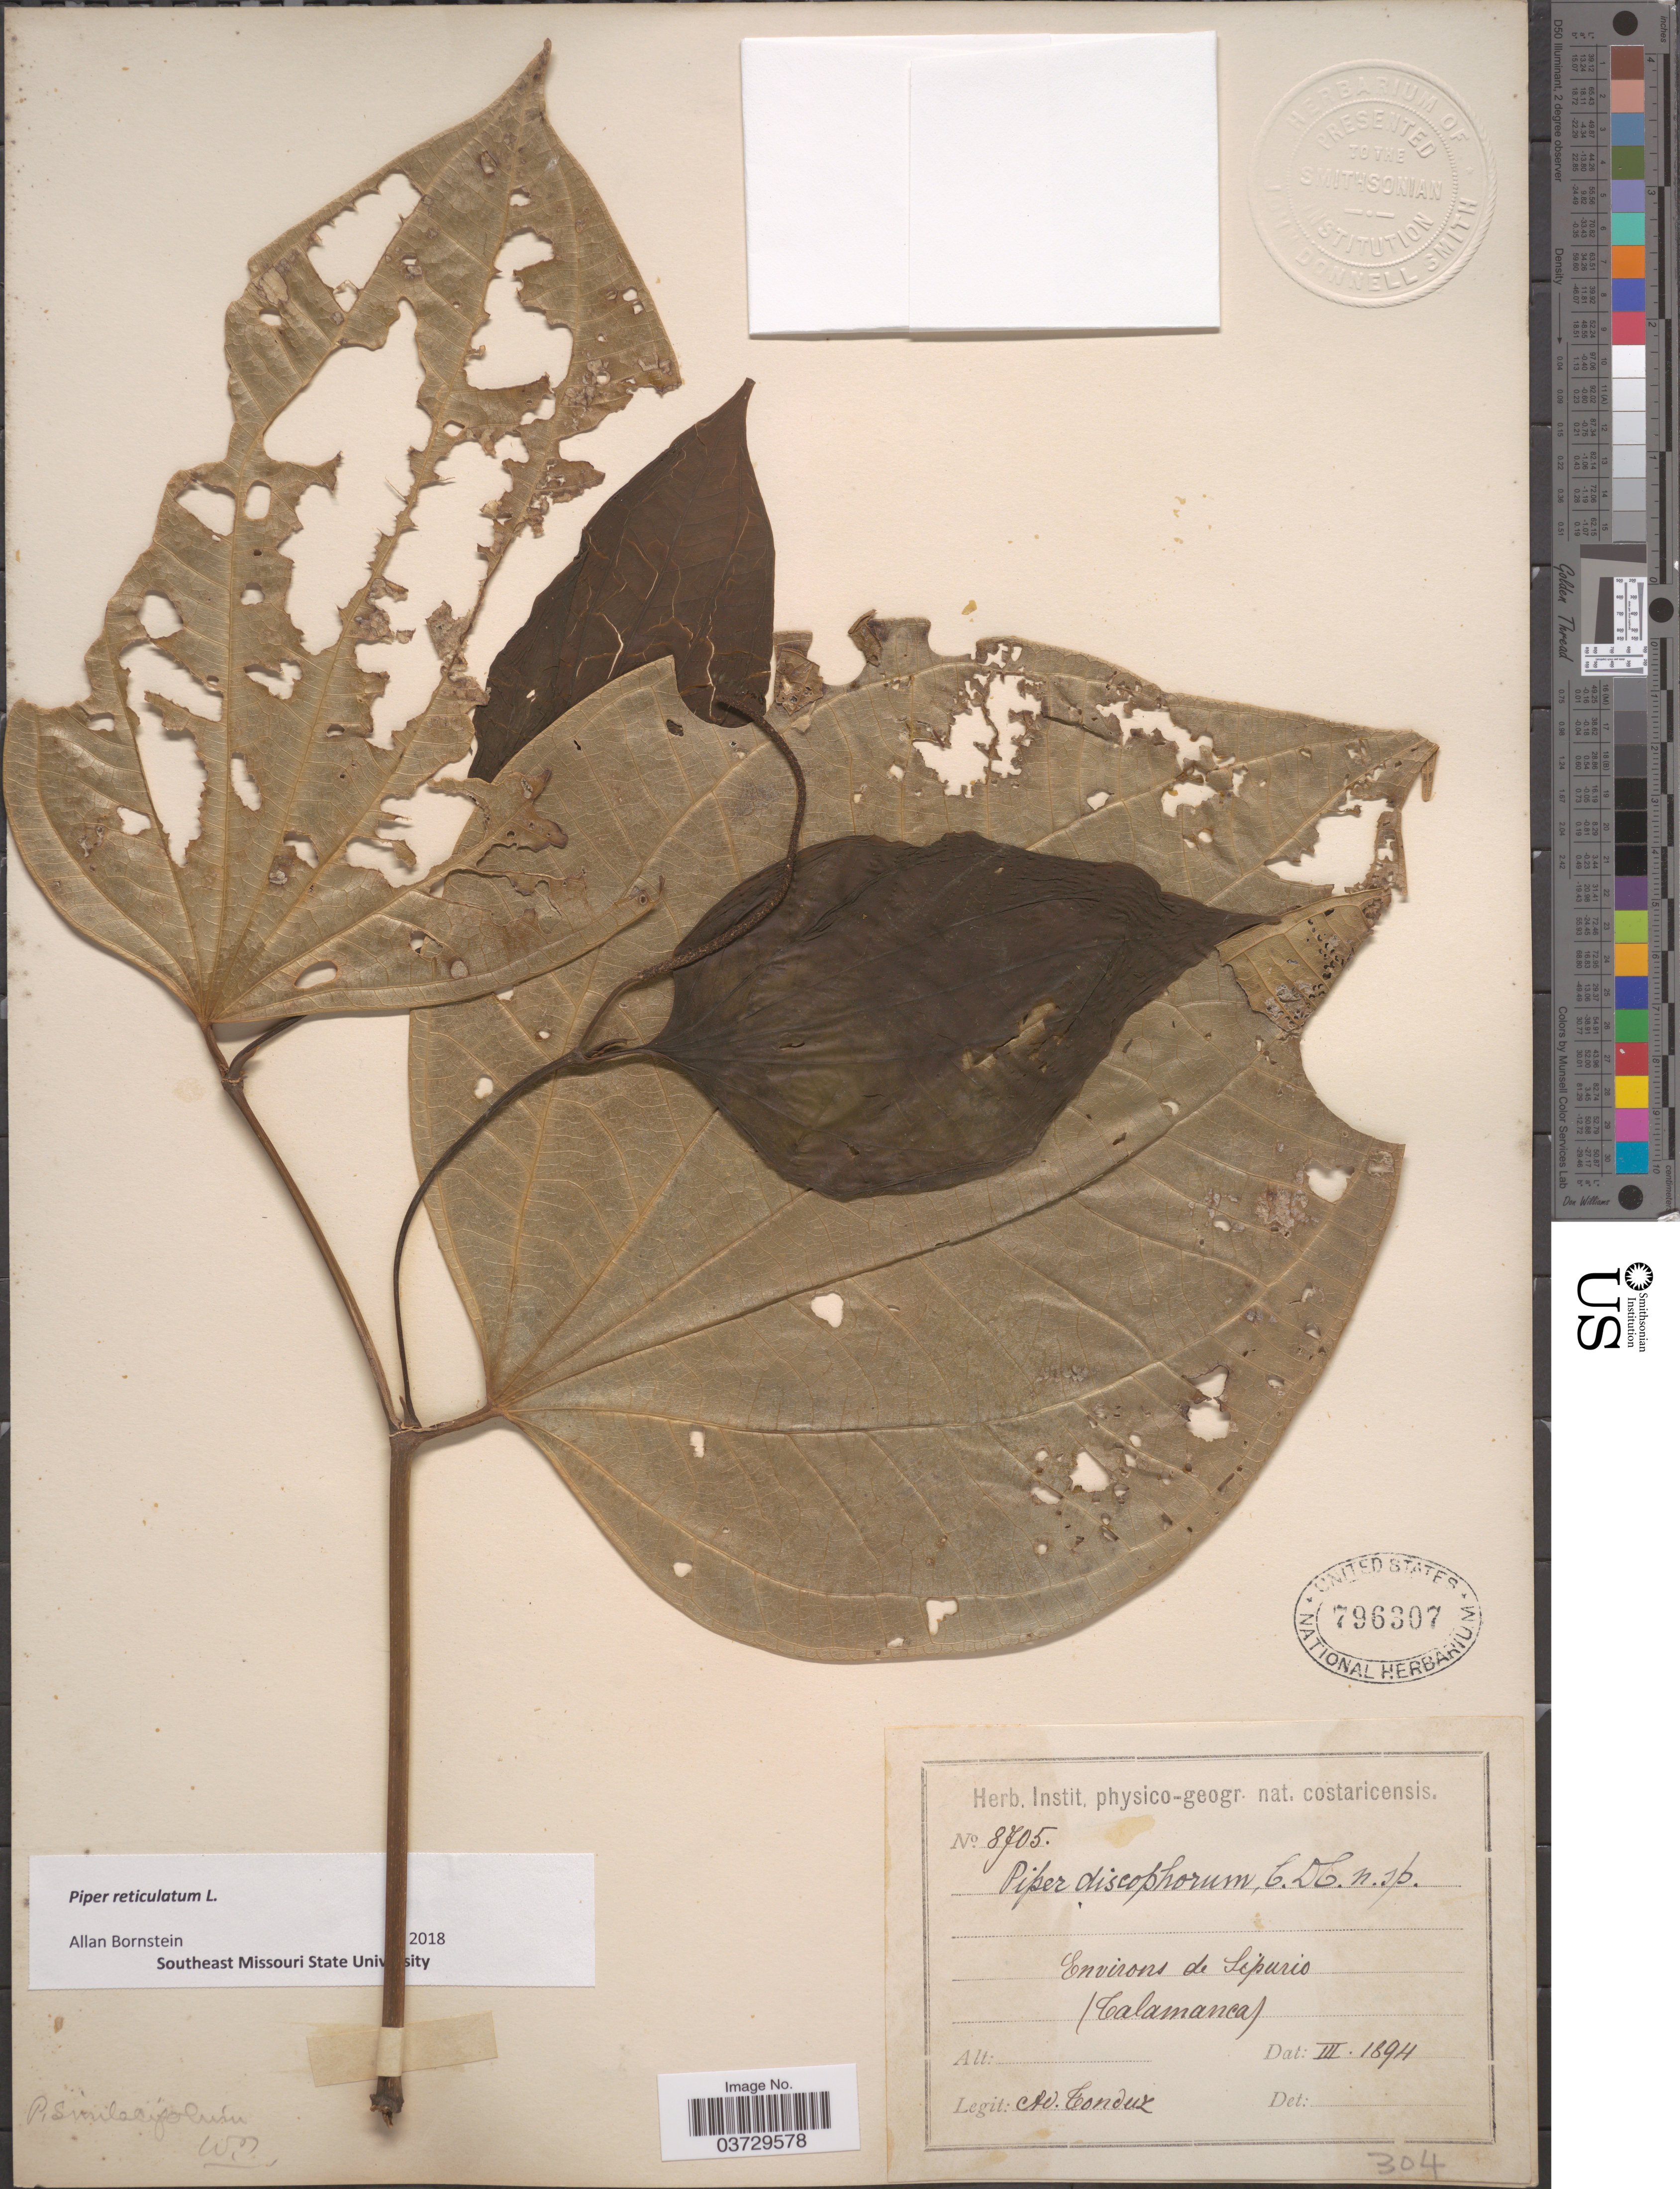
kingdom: Plantae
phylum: Tracheophyta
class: Magnoliopsida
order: Piperales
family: Piperaceae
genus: Piper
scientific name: Piper reticulatum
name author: L.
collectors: A. Tonduz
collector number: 8705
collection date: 1894-03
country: Costa Rica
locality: Environs de Sipurio (Talamanca).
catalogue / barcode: US 796307